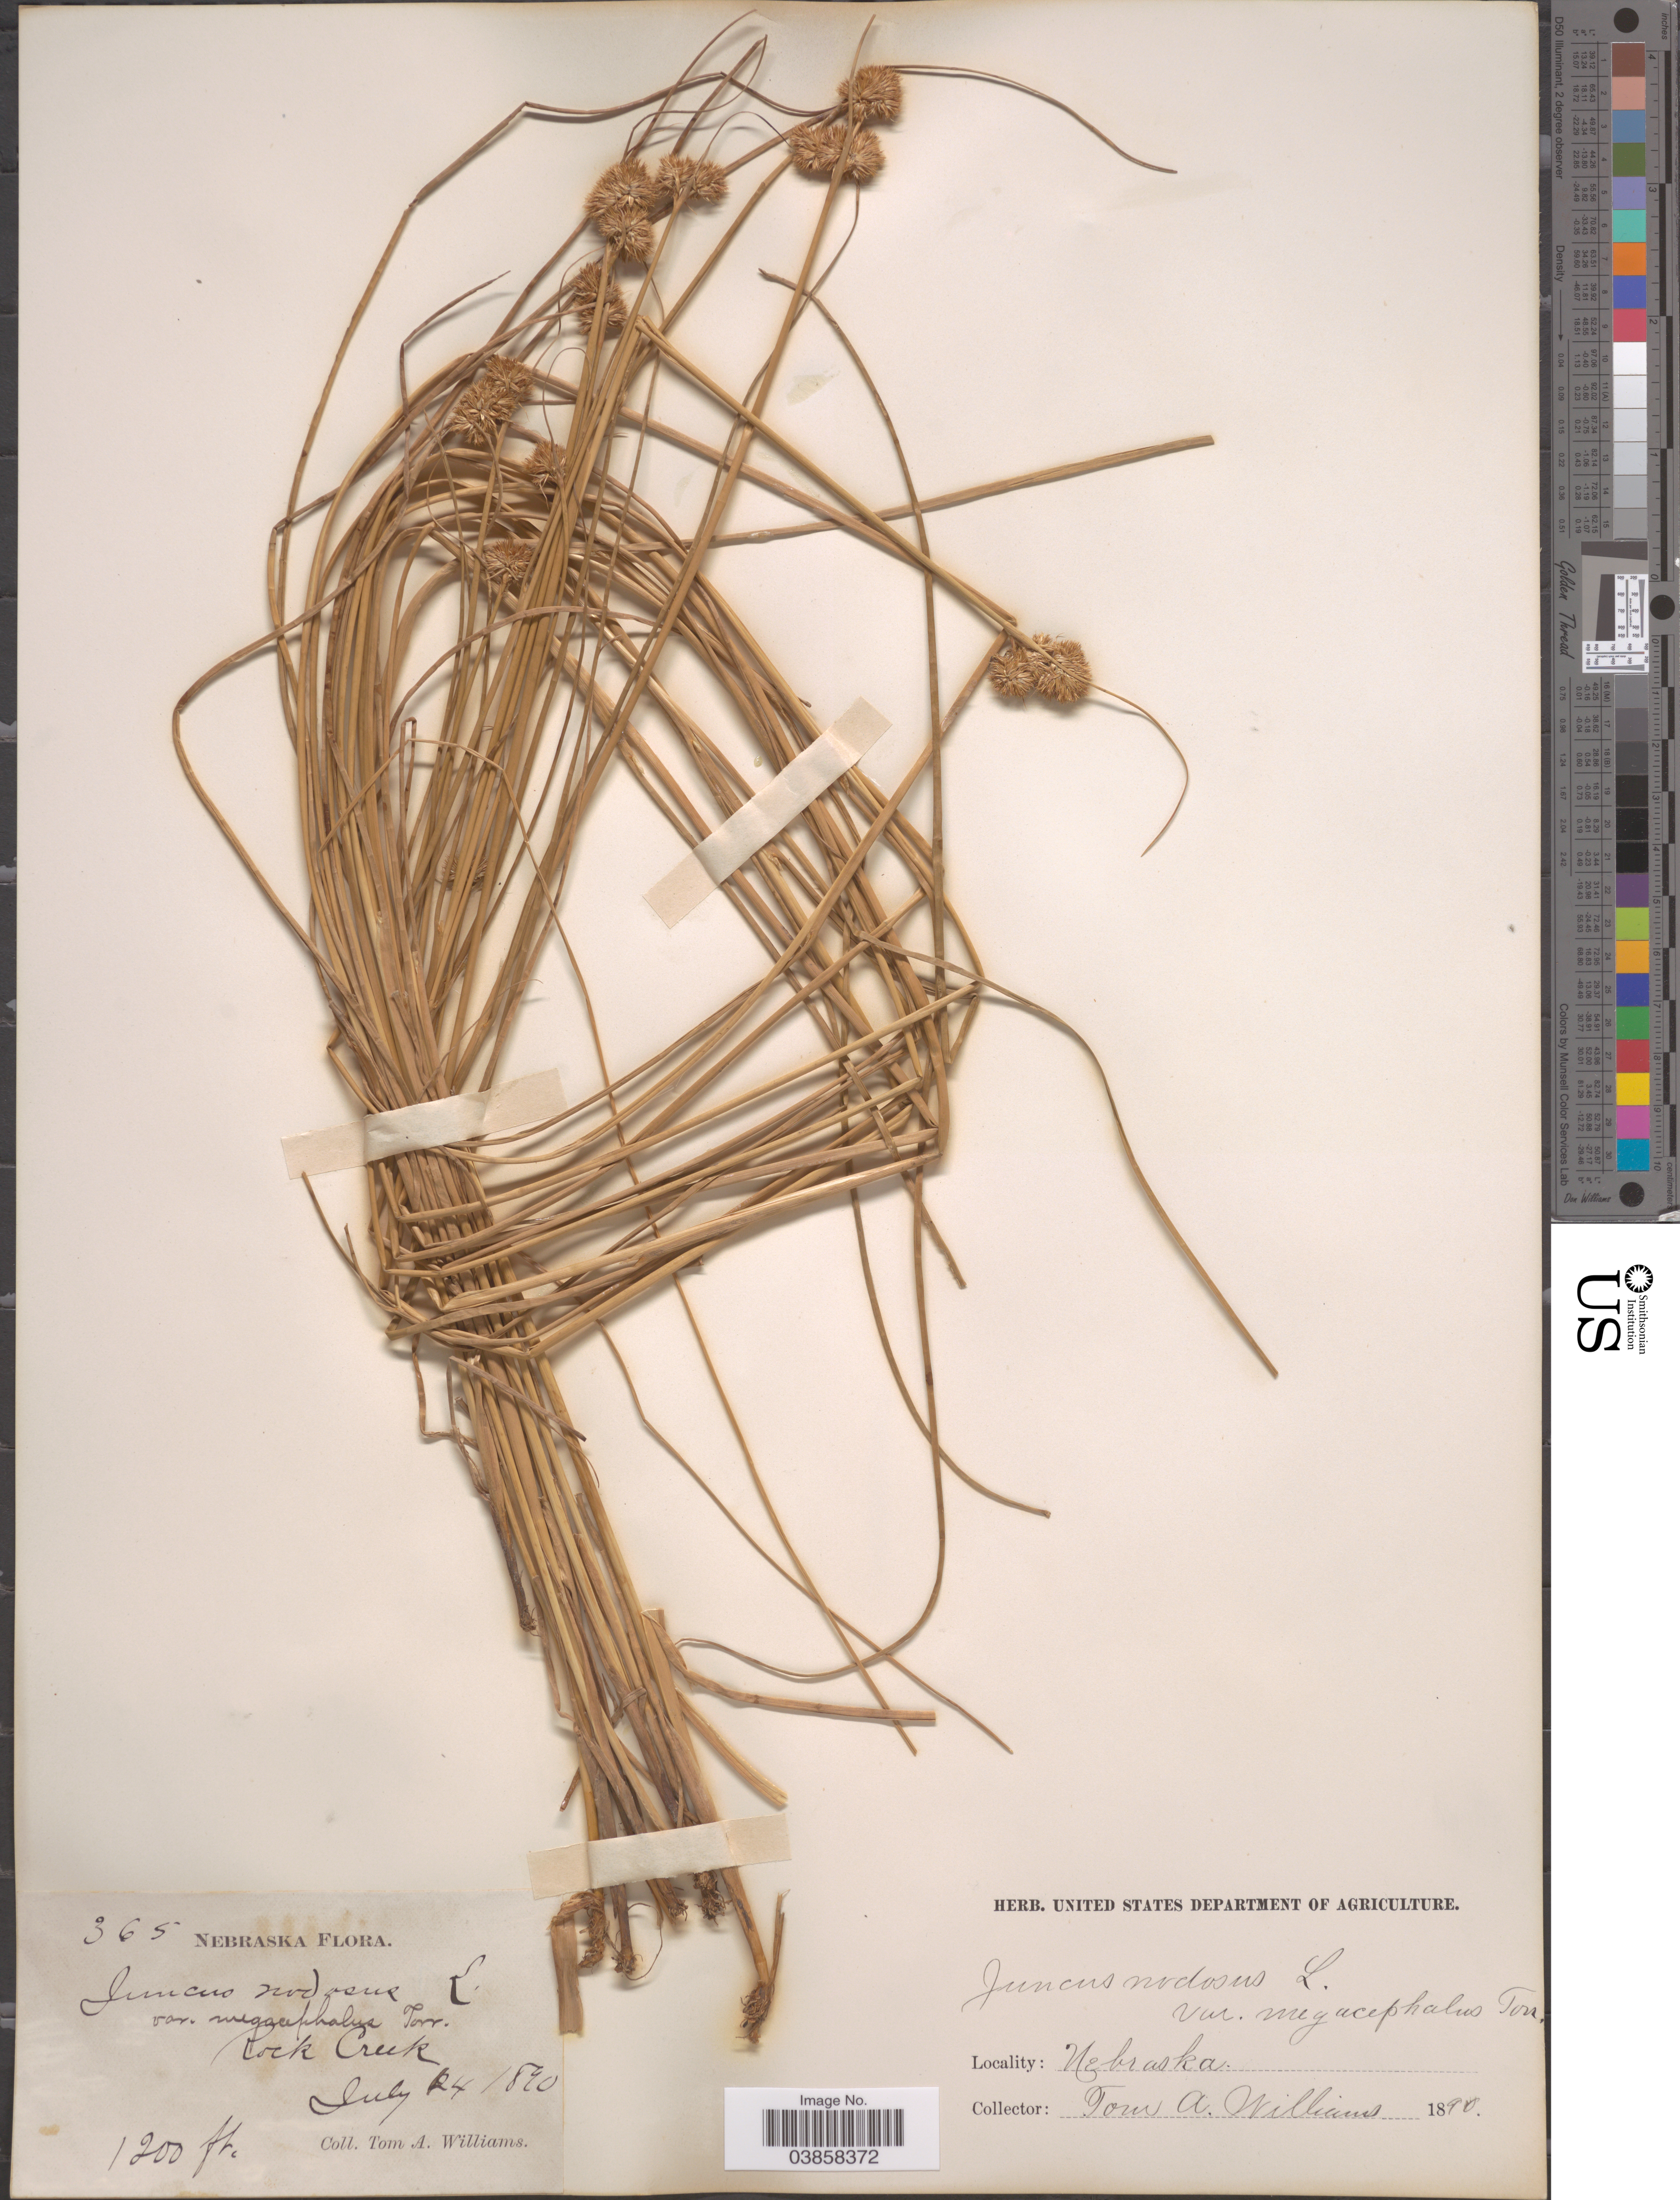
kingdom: Plantae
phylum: Tracheophyta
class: Liliopsida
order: Poales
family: Juncaceae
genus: Juncus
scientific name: Juncus torreyi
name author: Coville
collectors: T. Williams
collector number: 365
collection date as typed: t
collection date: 1890-07-24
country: United States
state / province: Nebraska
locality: Rock Creek.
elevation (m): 366